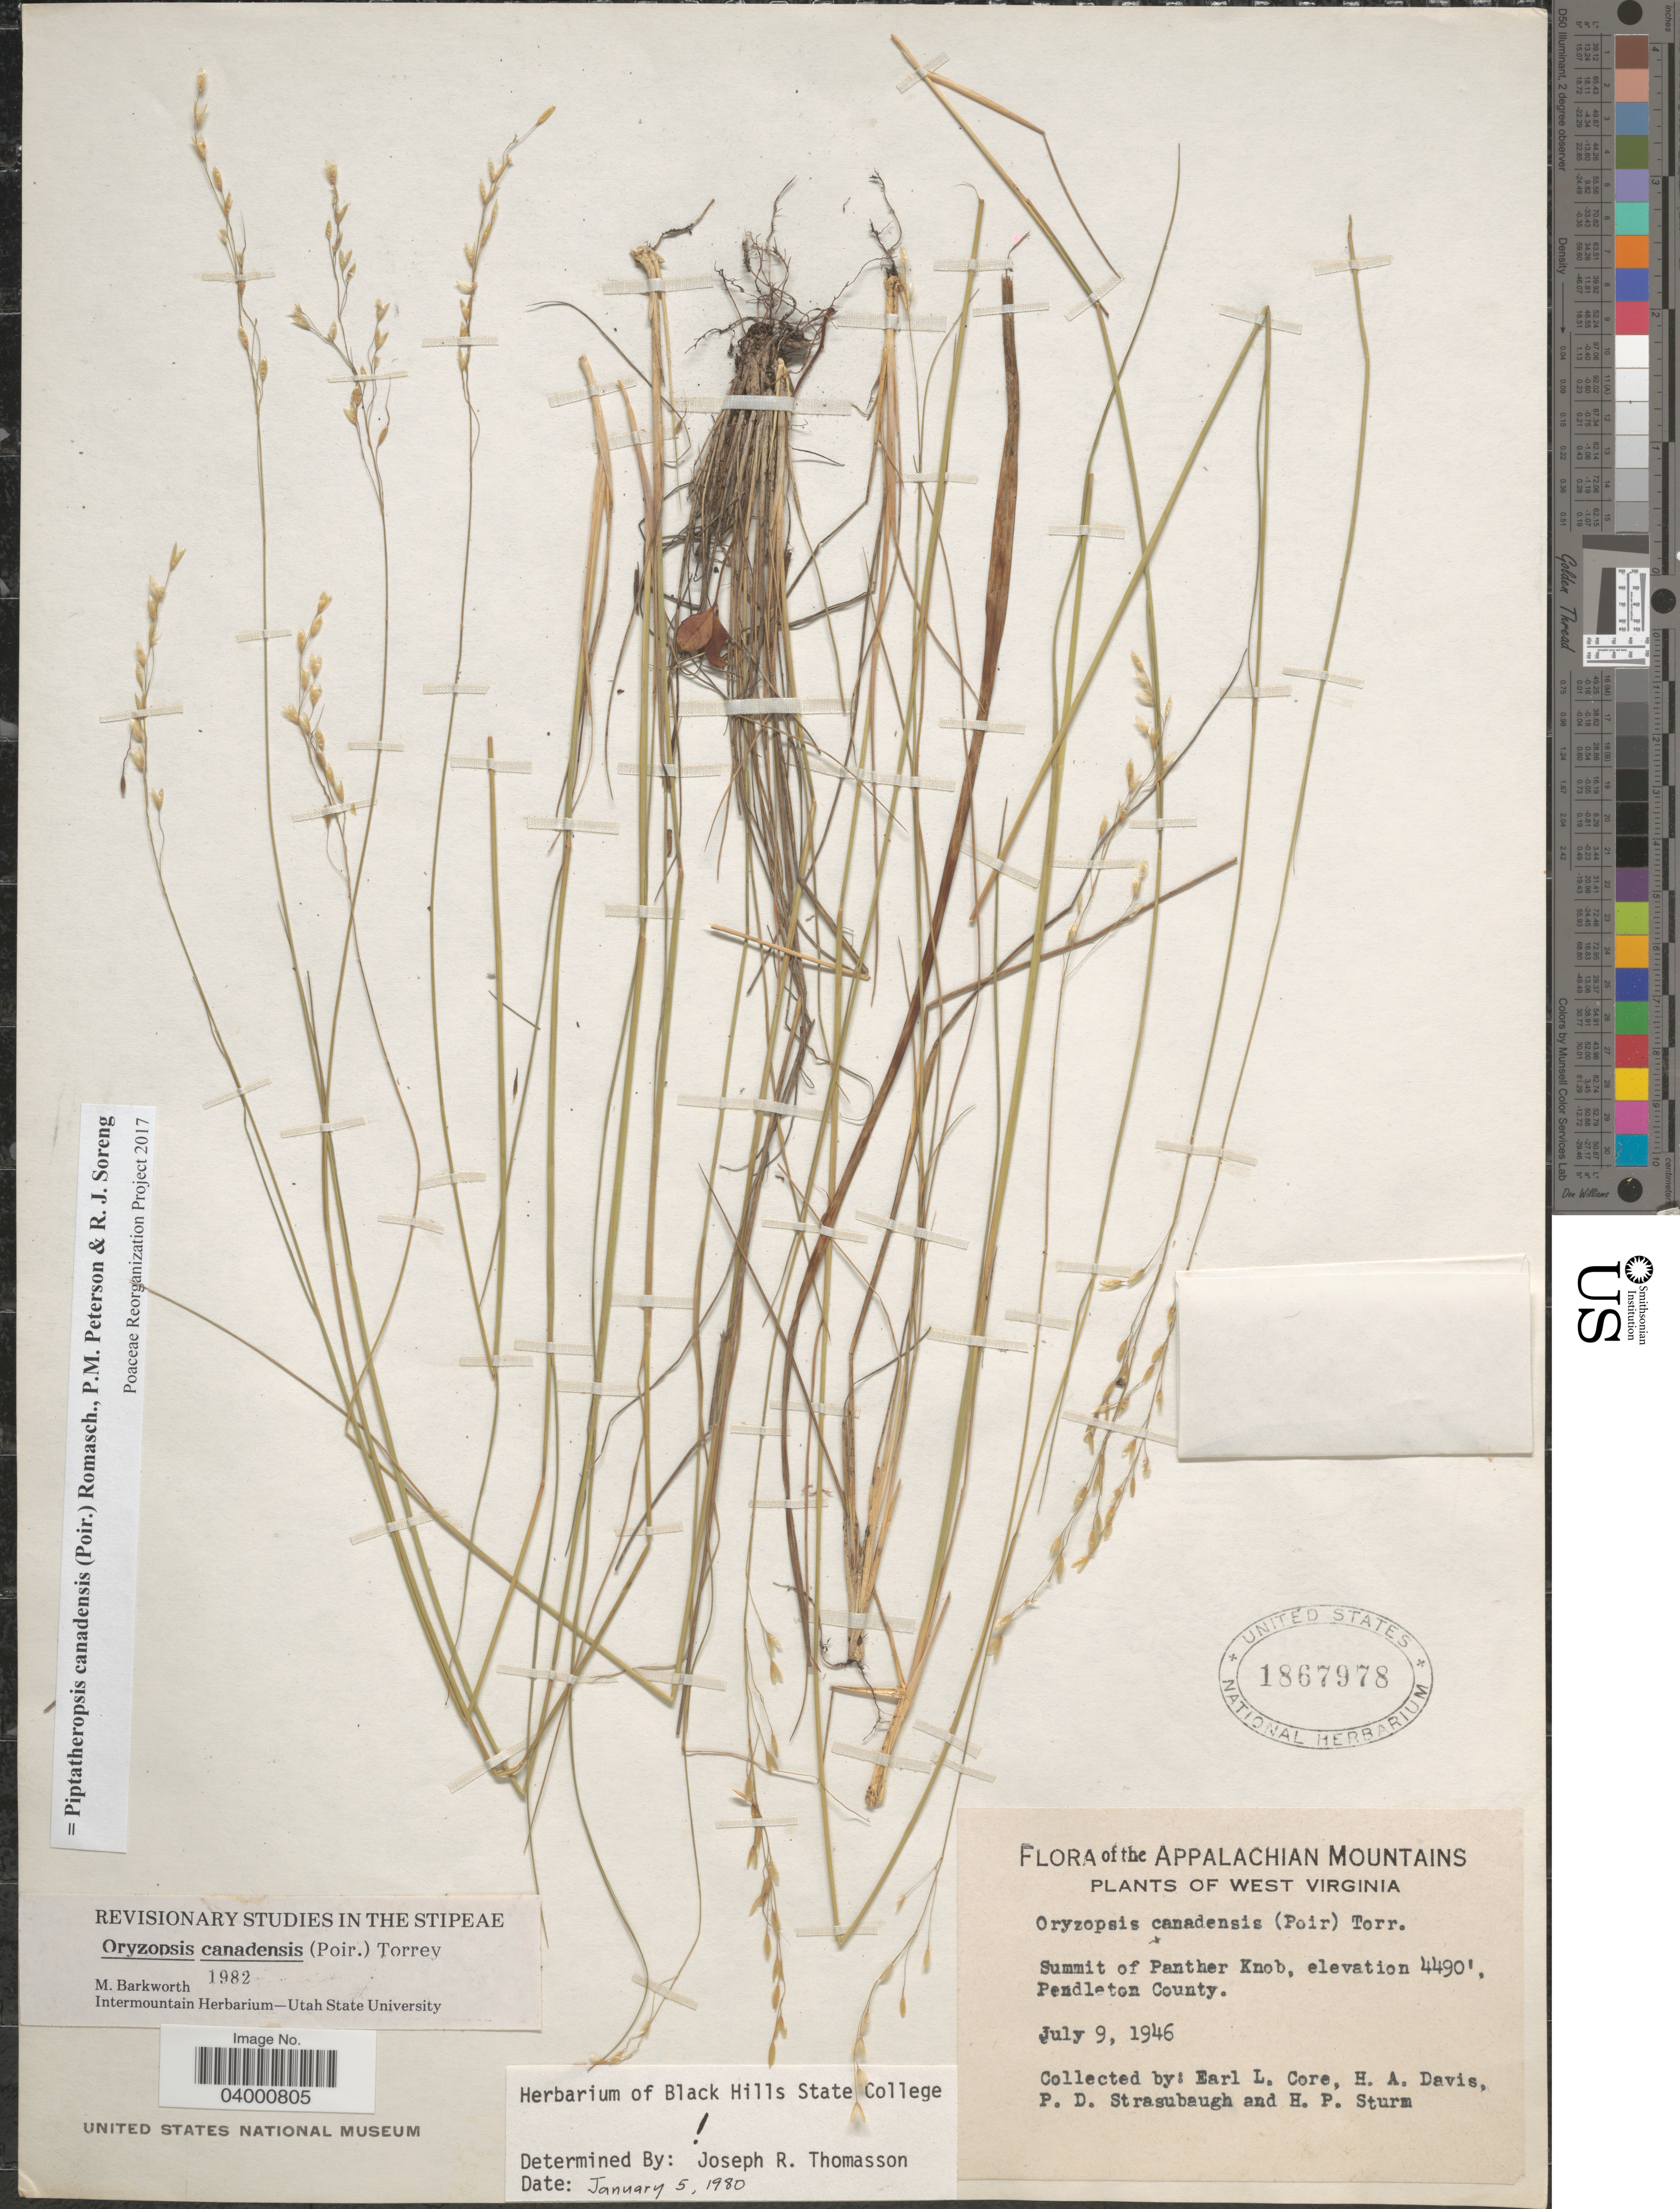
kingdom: Plantae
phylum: Tracheophyta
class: Liliopsida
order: Poales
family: Poaceae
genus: Piptatheropsis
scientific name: Piptatheropsis canadensis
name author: (Poir.) Romasch. et al.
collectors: E. L. Core, H. Davis, P. Strausbaugh & H. Sturm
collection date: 1946-07-09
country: United States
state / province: West Virginia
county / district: Pendleton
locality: Appalachian Mountains. Summit of Panther Knob, Pendleton County.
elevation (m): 1369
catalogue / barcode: US 1867978